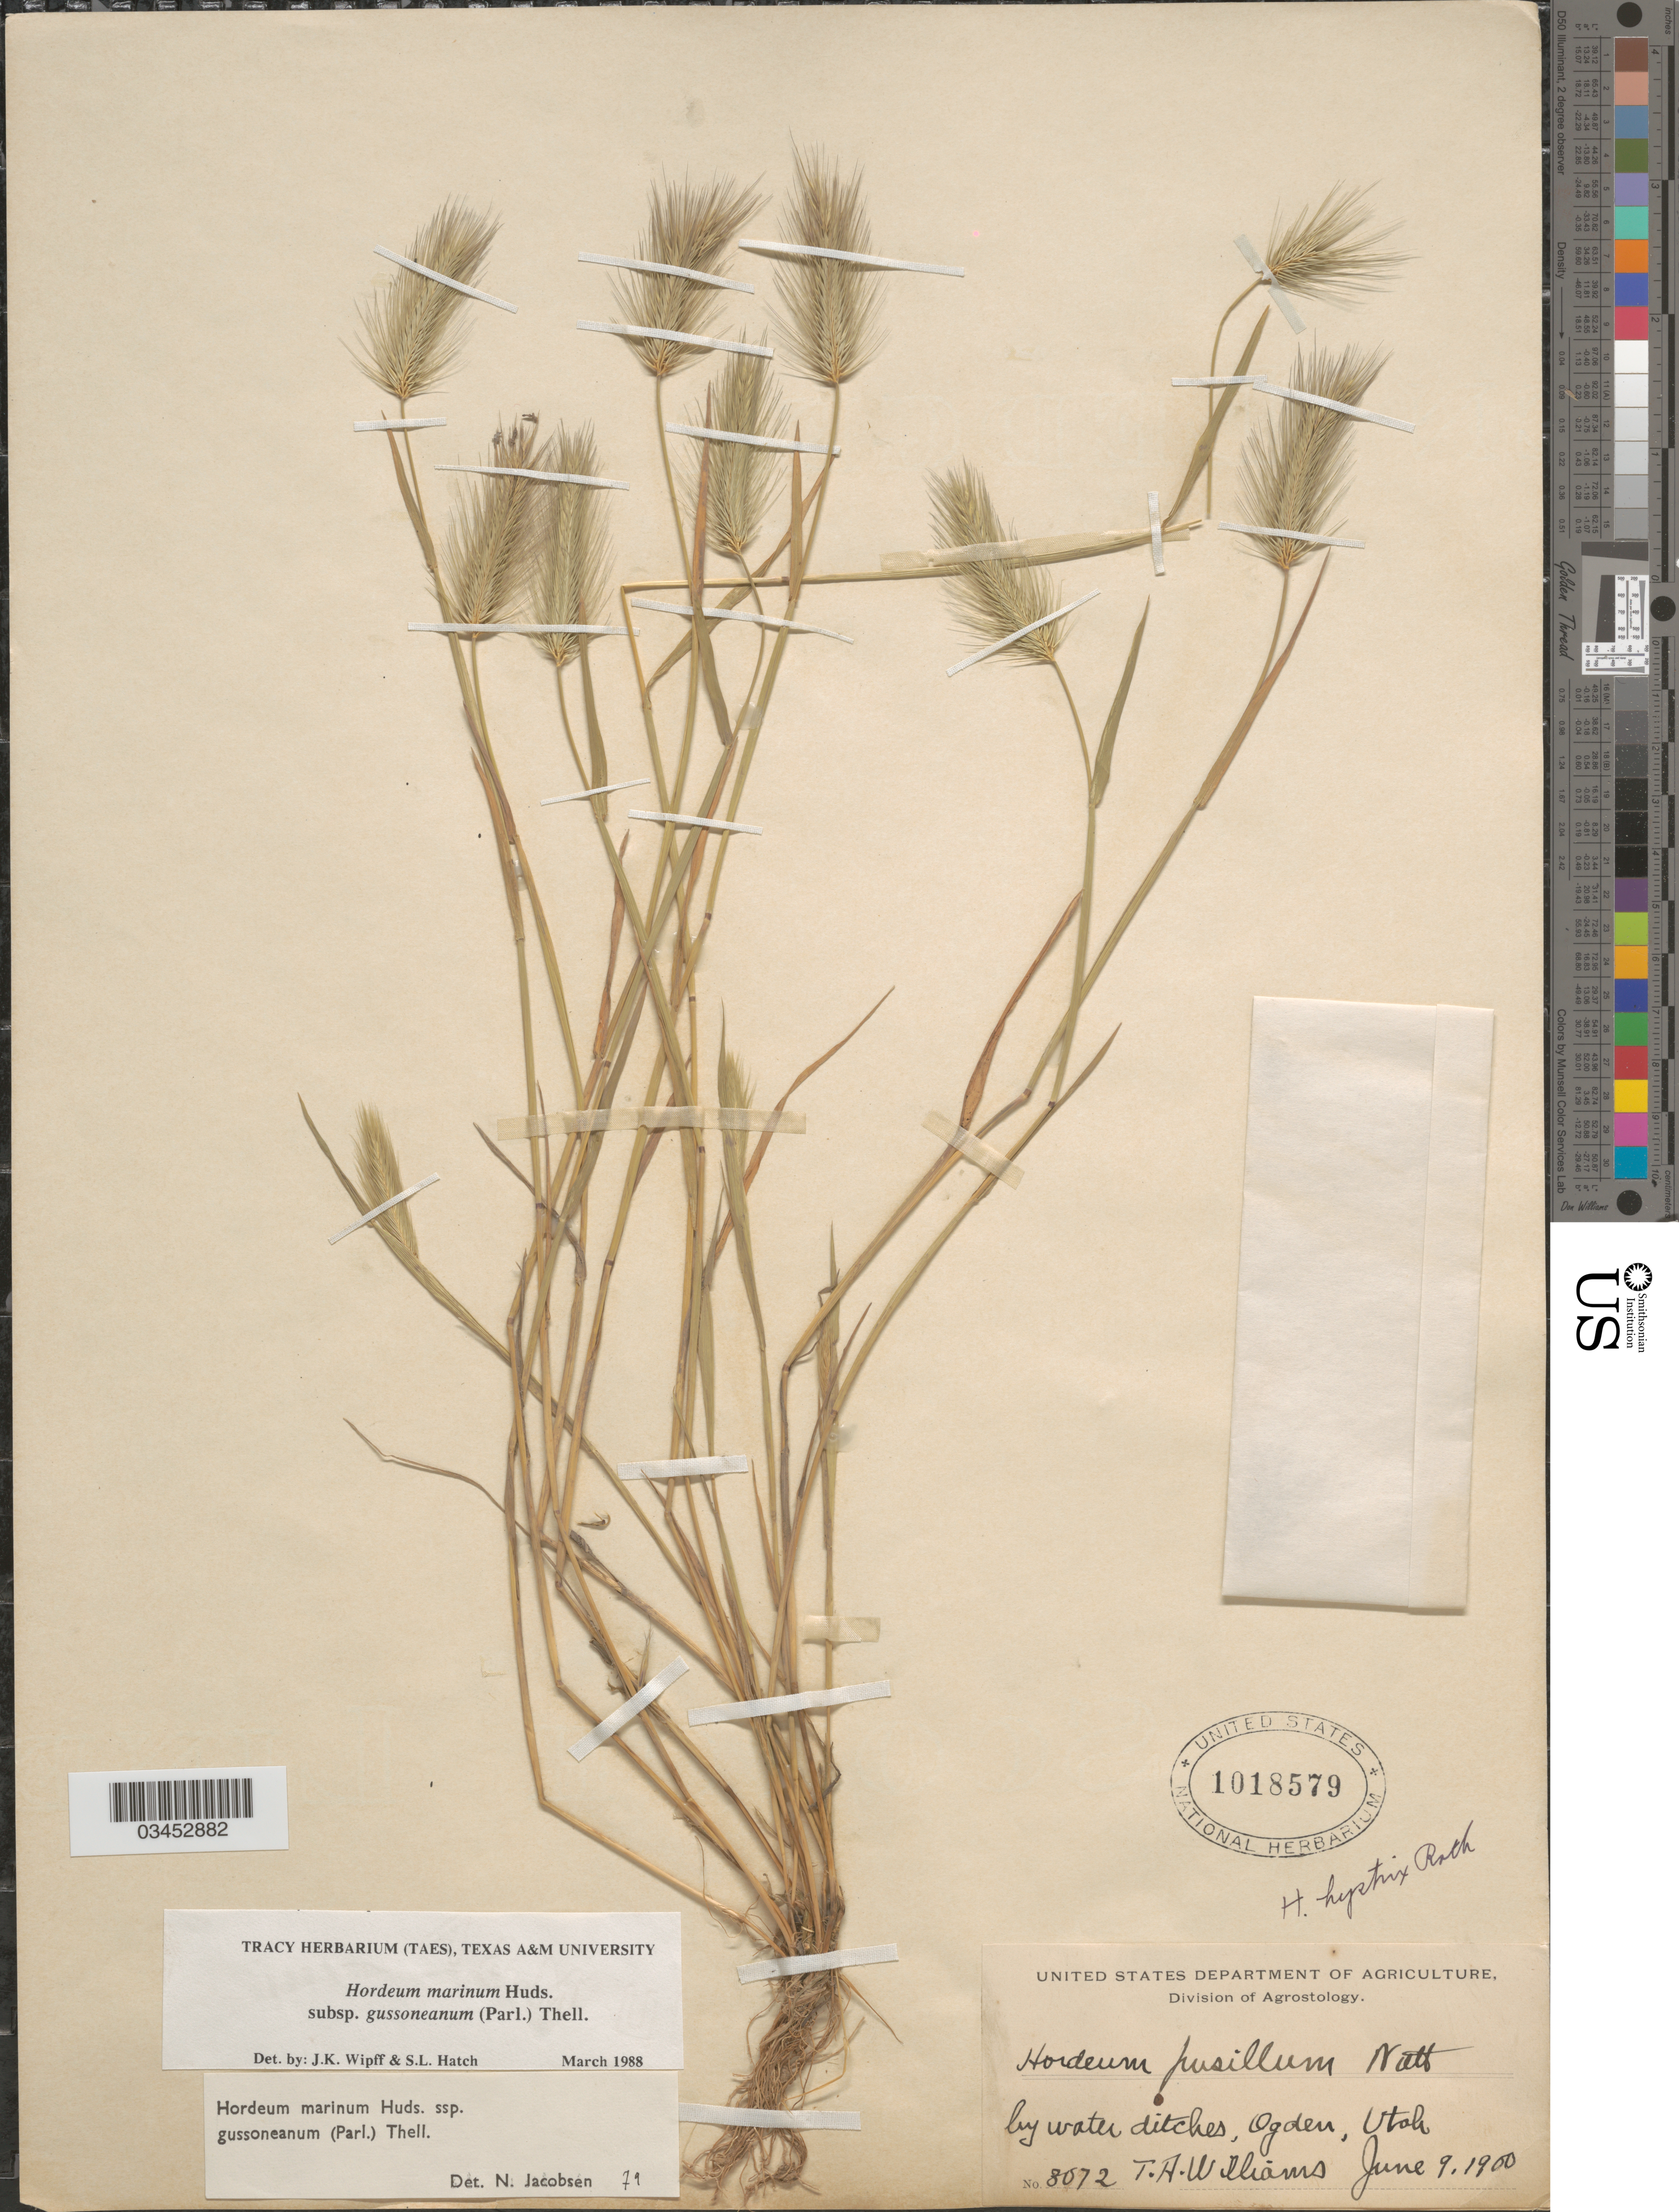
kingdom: Plantae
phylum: Tracheophyta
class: Liliopsida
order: Poales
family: Poaceae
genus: Hordeum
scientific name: Hordeum marinum subsp. gussoneanum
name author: (Parl.) Thell.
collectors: T. Williams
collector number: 3072*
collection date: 1900-06-09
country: United States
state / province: Utah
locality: By water ditches, Ogden.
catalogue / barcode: US 1018579